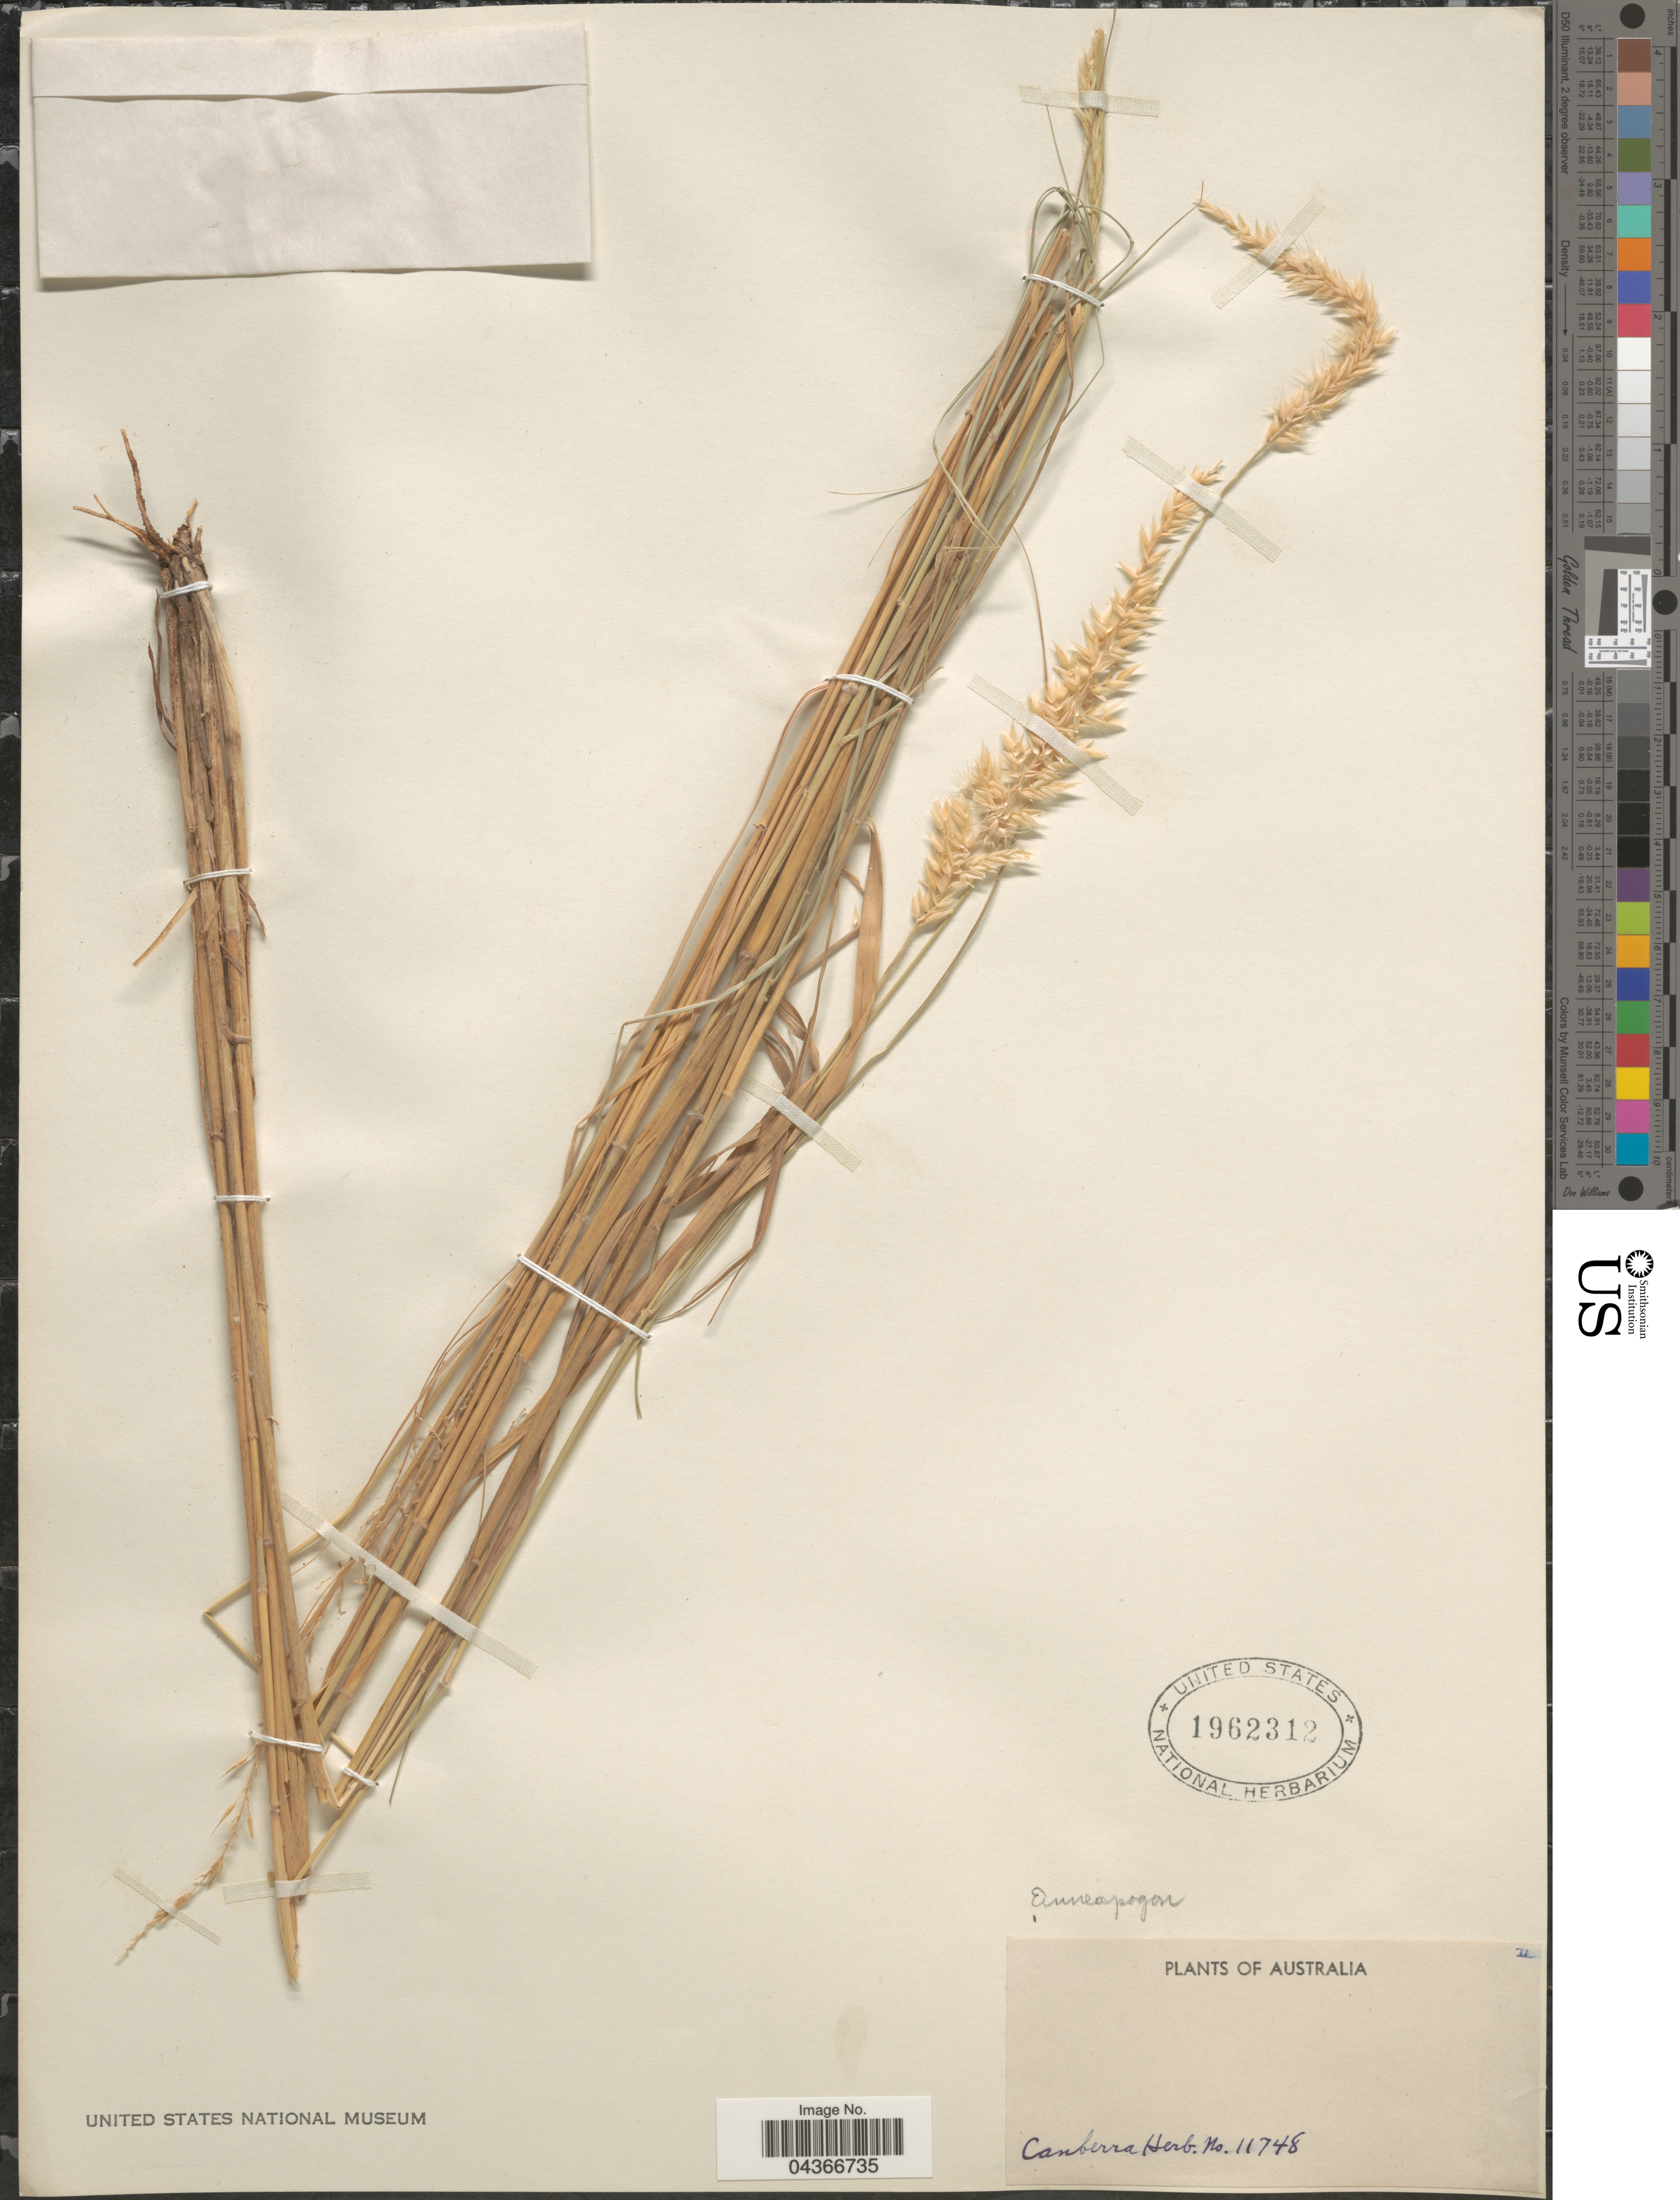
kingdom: Plantae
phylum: Tracheophyta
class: Liliopsida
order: Poales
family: Poaceae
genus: Enneapogon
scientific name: Enneapogon sp.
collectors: Ex Herb. Canberra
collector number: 11748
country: Australia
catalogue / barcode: US 1962312